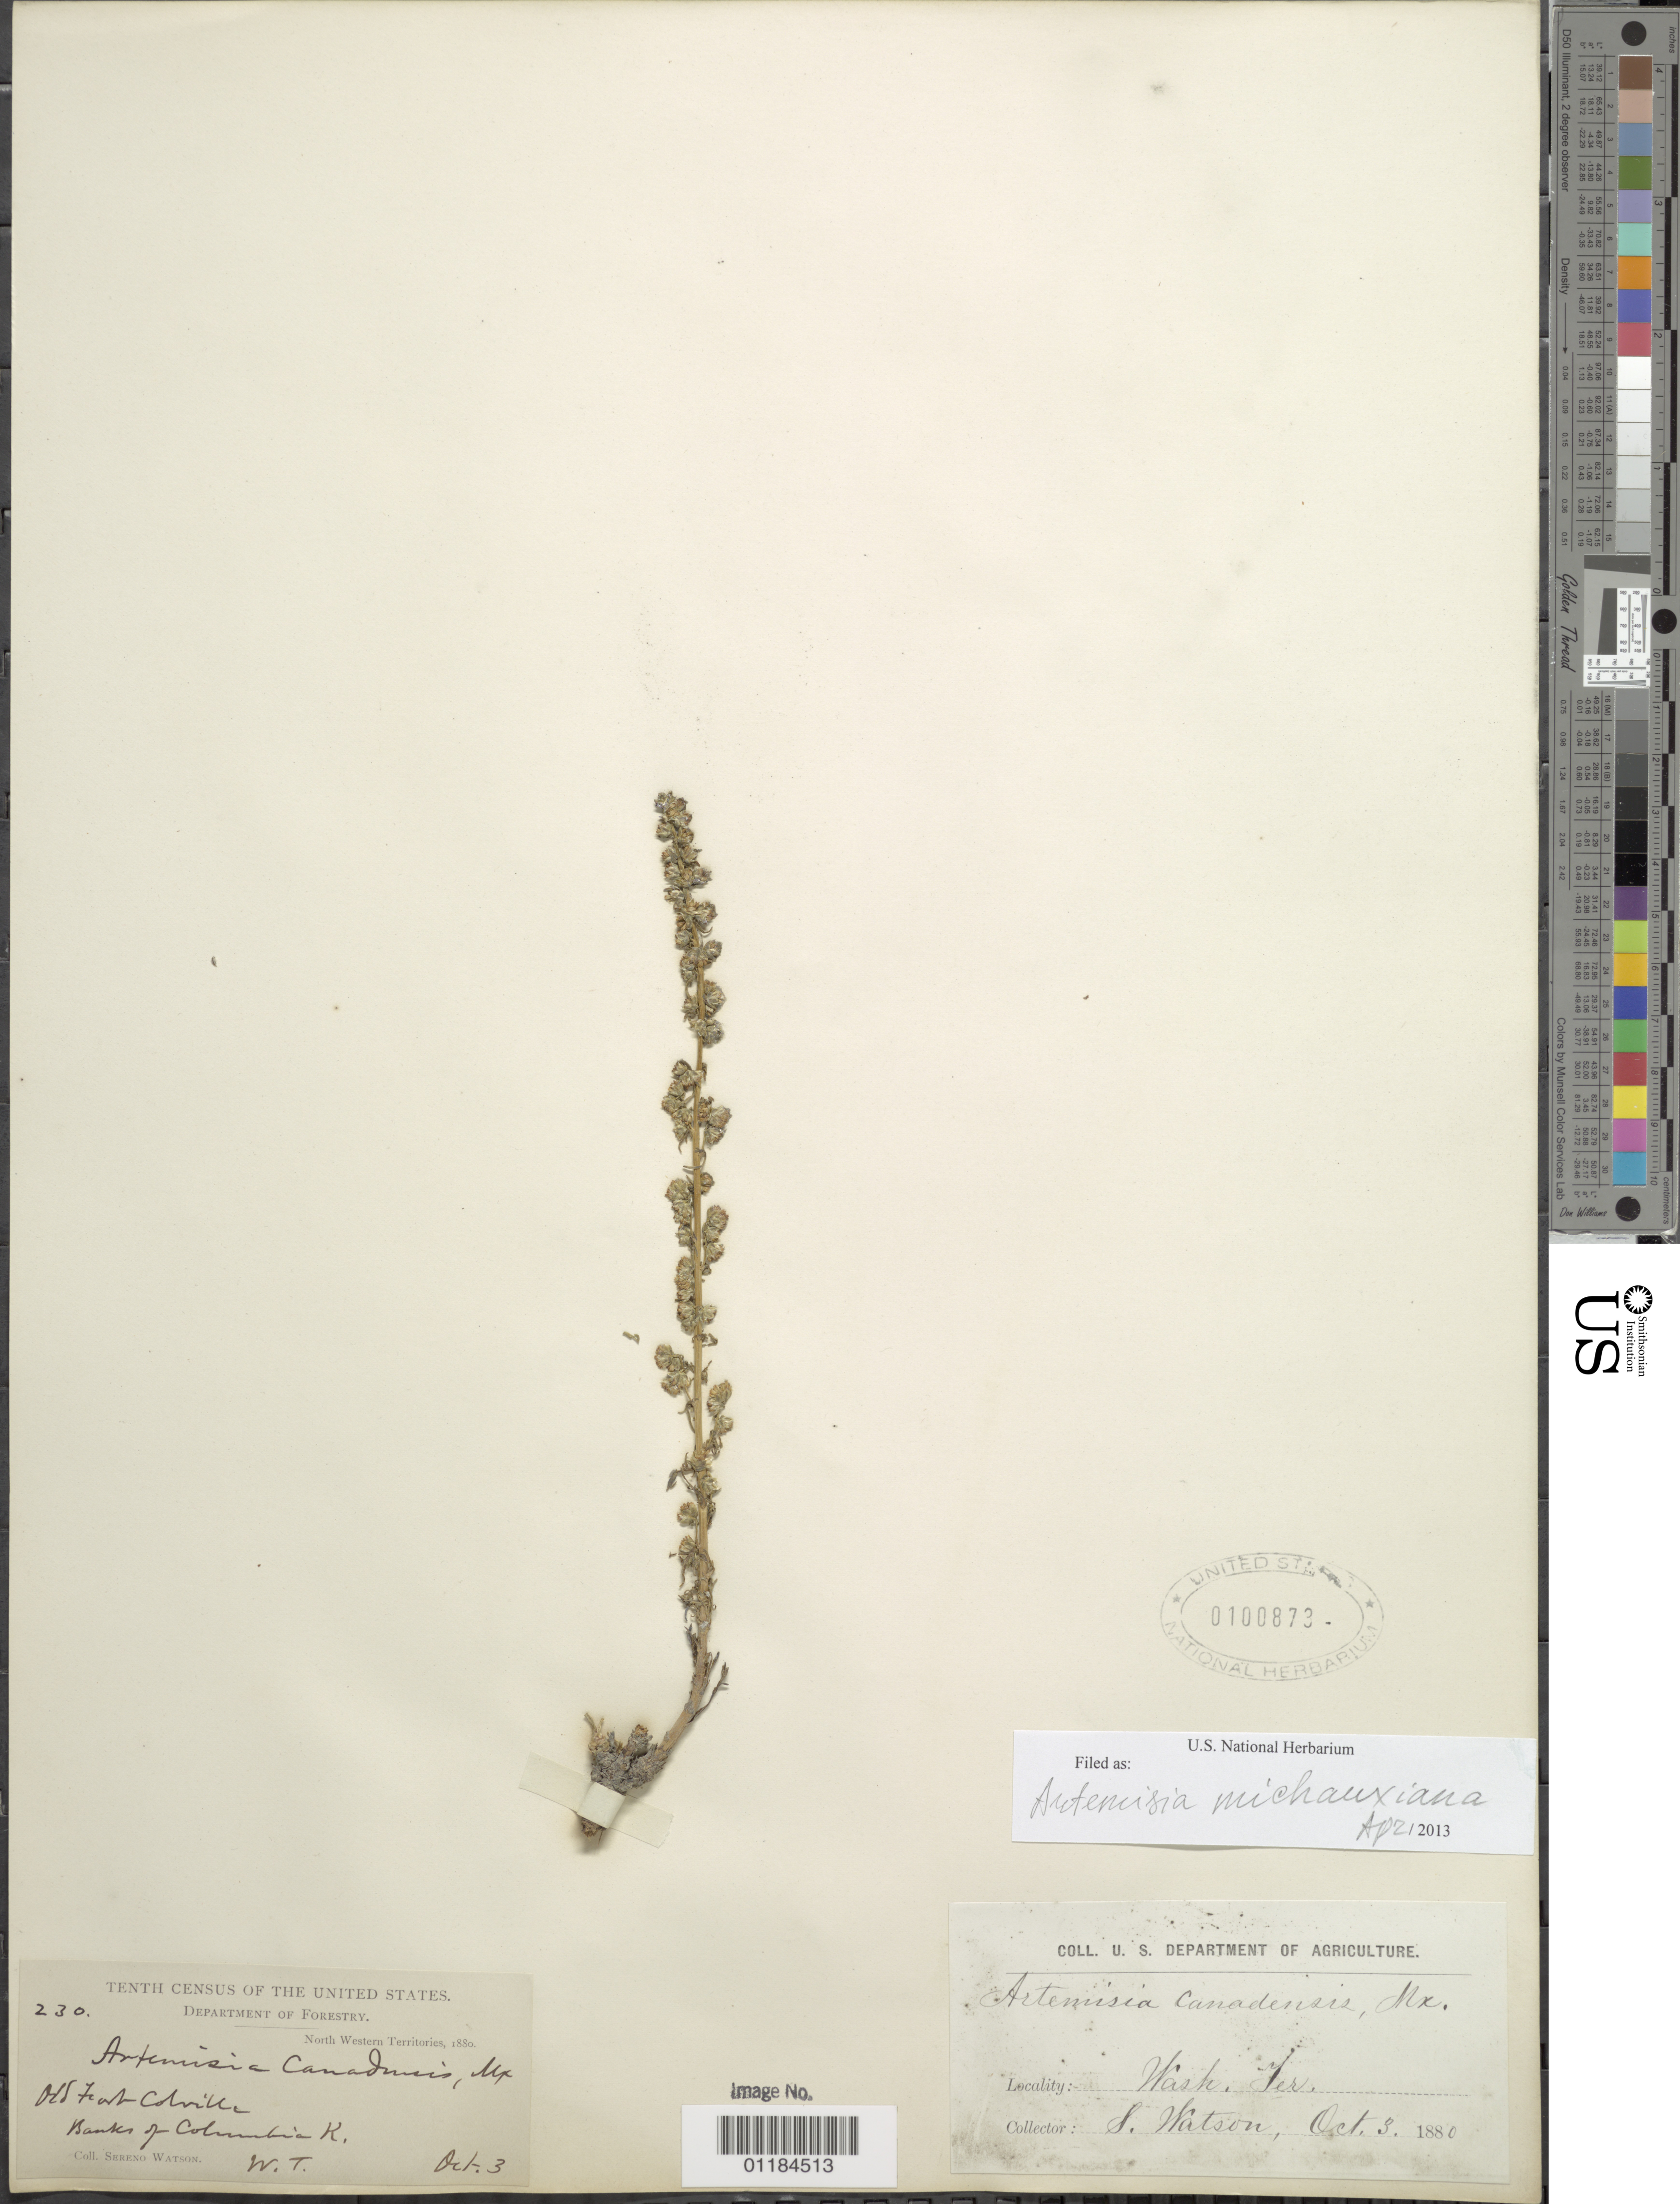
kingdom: Plantae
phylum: Tracheophyta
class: Magnoliopsida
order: Asterales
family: Asteraceae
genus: Artemisia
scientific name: Artemisia michauxiana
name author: Besser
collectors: S. Watson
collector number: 230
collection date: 1880-10-03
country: United States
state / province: Washington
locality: Columbia River, old Fort Colville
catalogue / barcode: US 100873